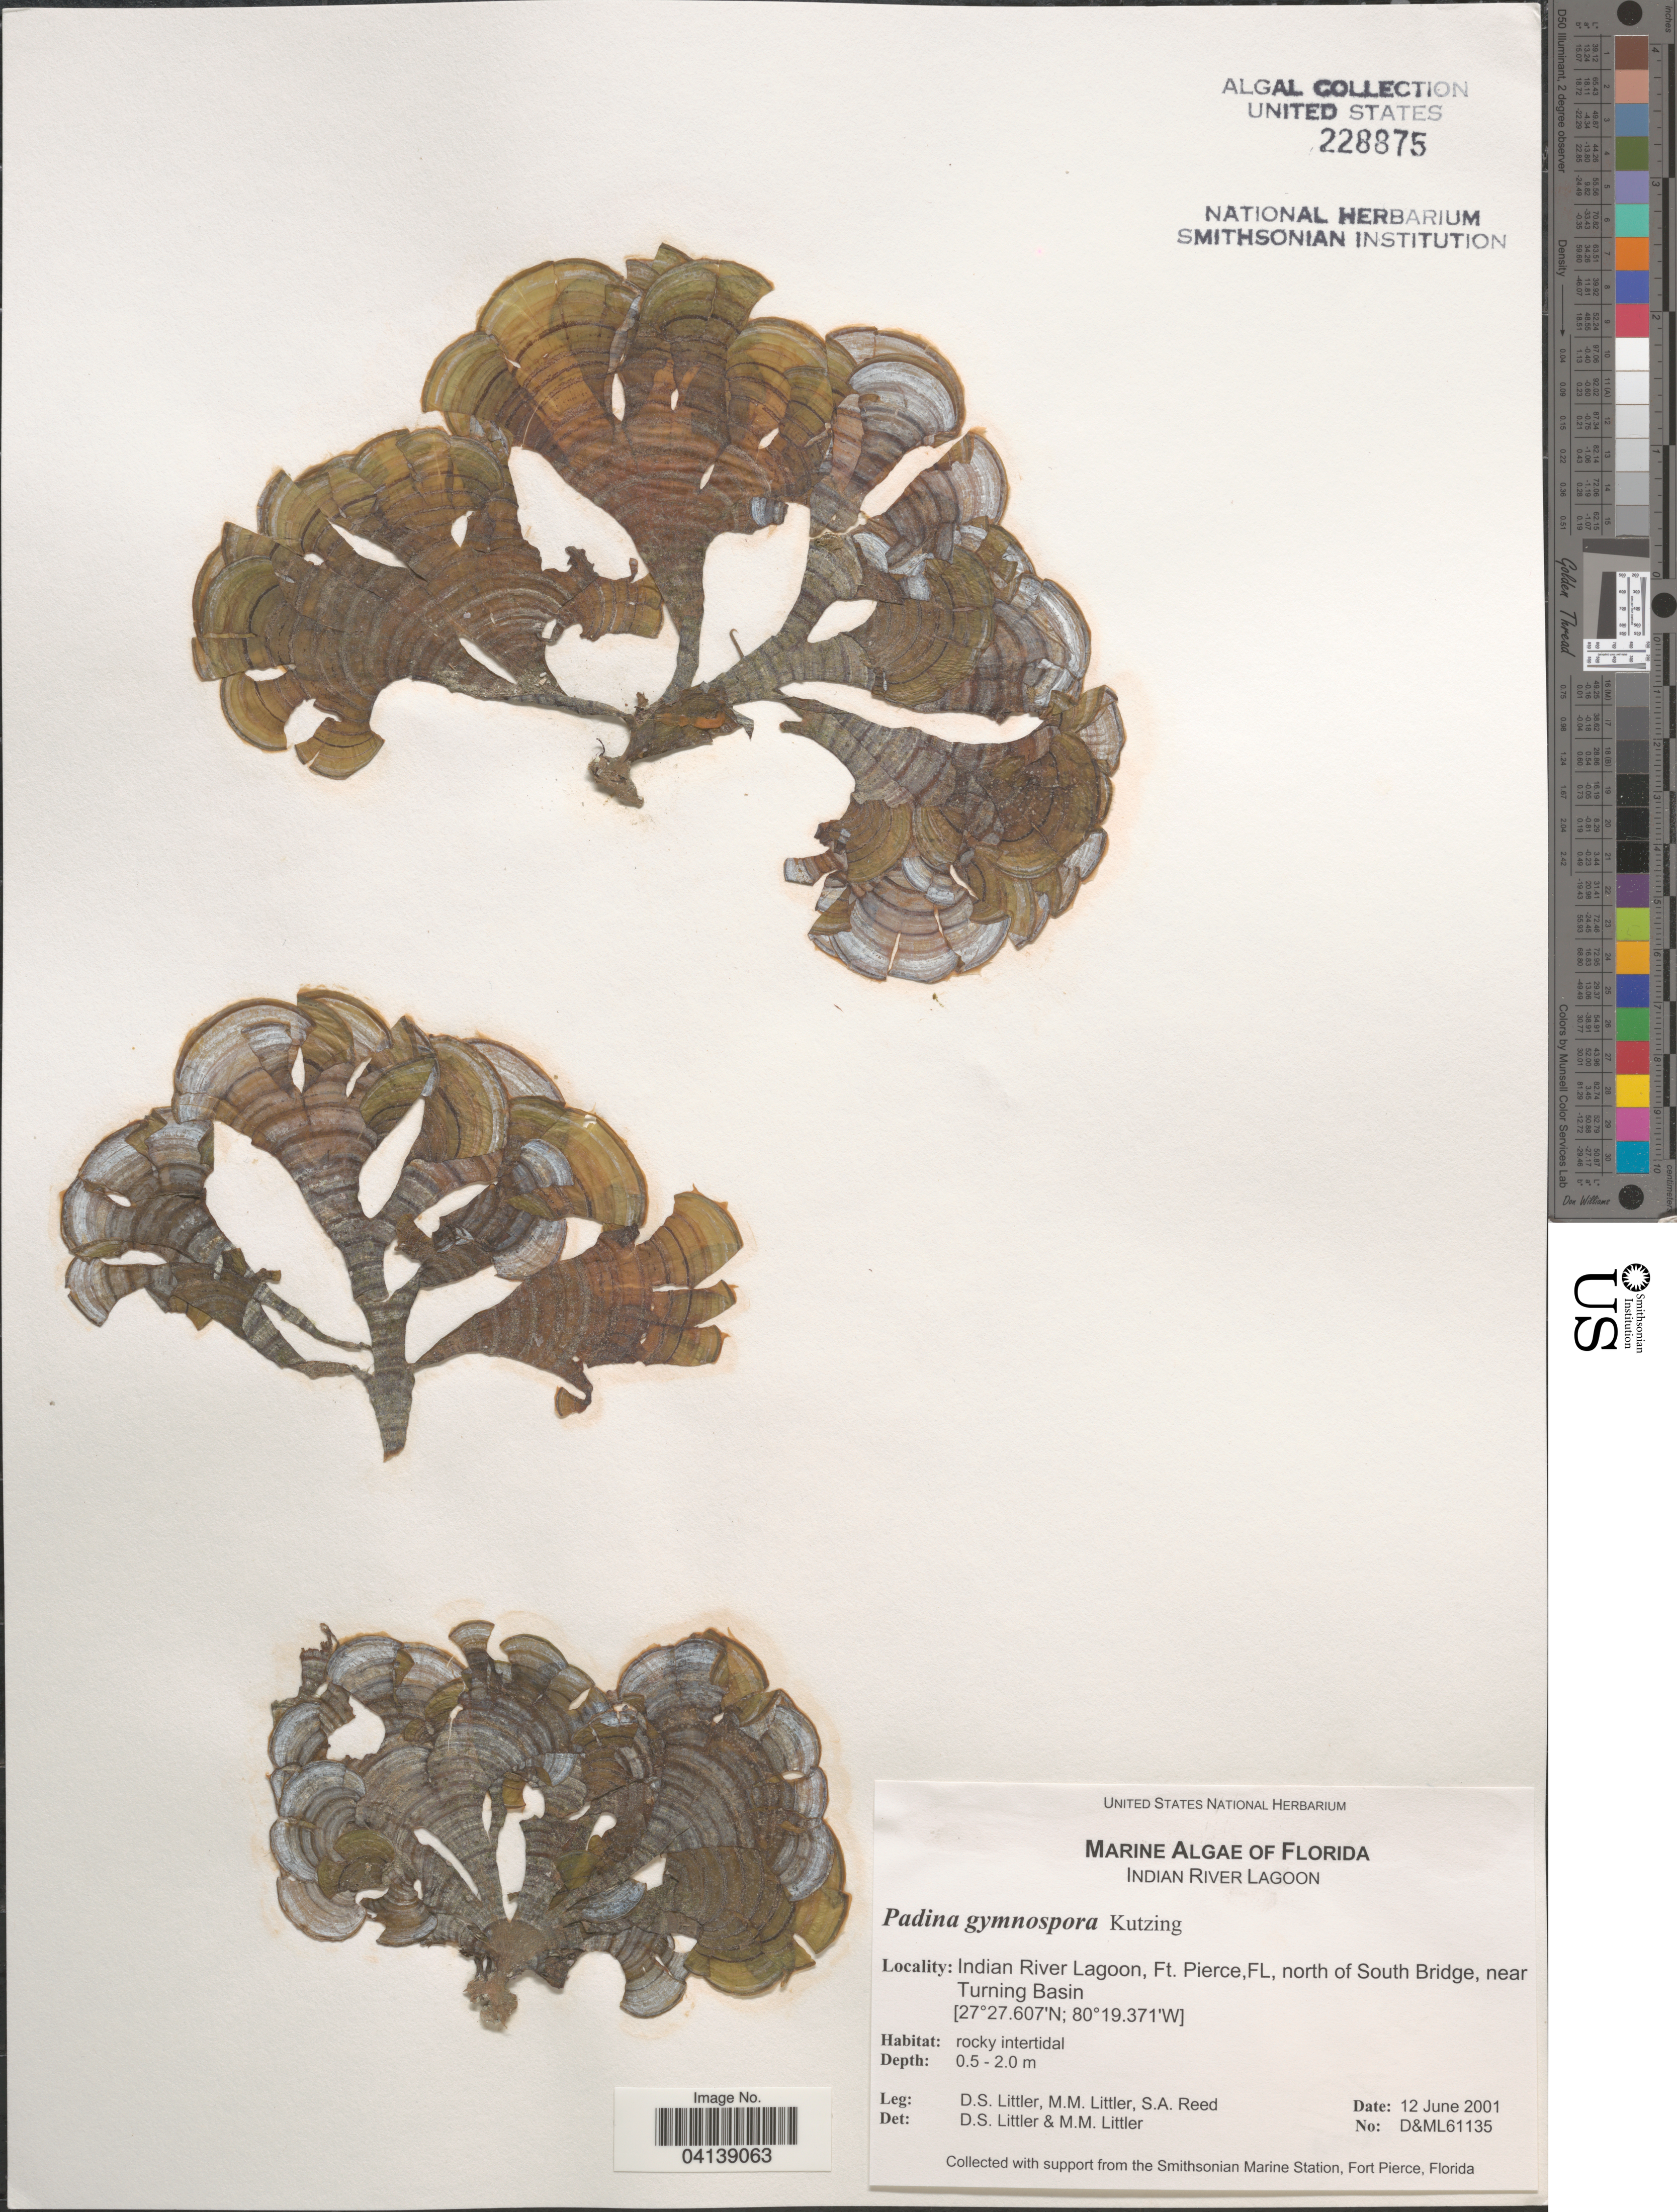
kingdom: Chromista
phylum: Ochrophyta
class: Phaeophyceae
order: Dictyotales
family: Dictyotaceae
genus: Padina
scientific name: Padina gymnospora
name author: (Kütz.) O.G. Sond.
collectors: D. S. Littler & S. Reed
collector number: D&ML61135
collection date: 2001-06-12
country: United States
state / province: Florida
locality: Indian River Lagoon, Ft. Pierce, north of South Bridge, near Turning Basin.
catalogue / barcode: US 228875